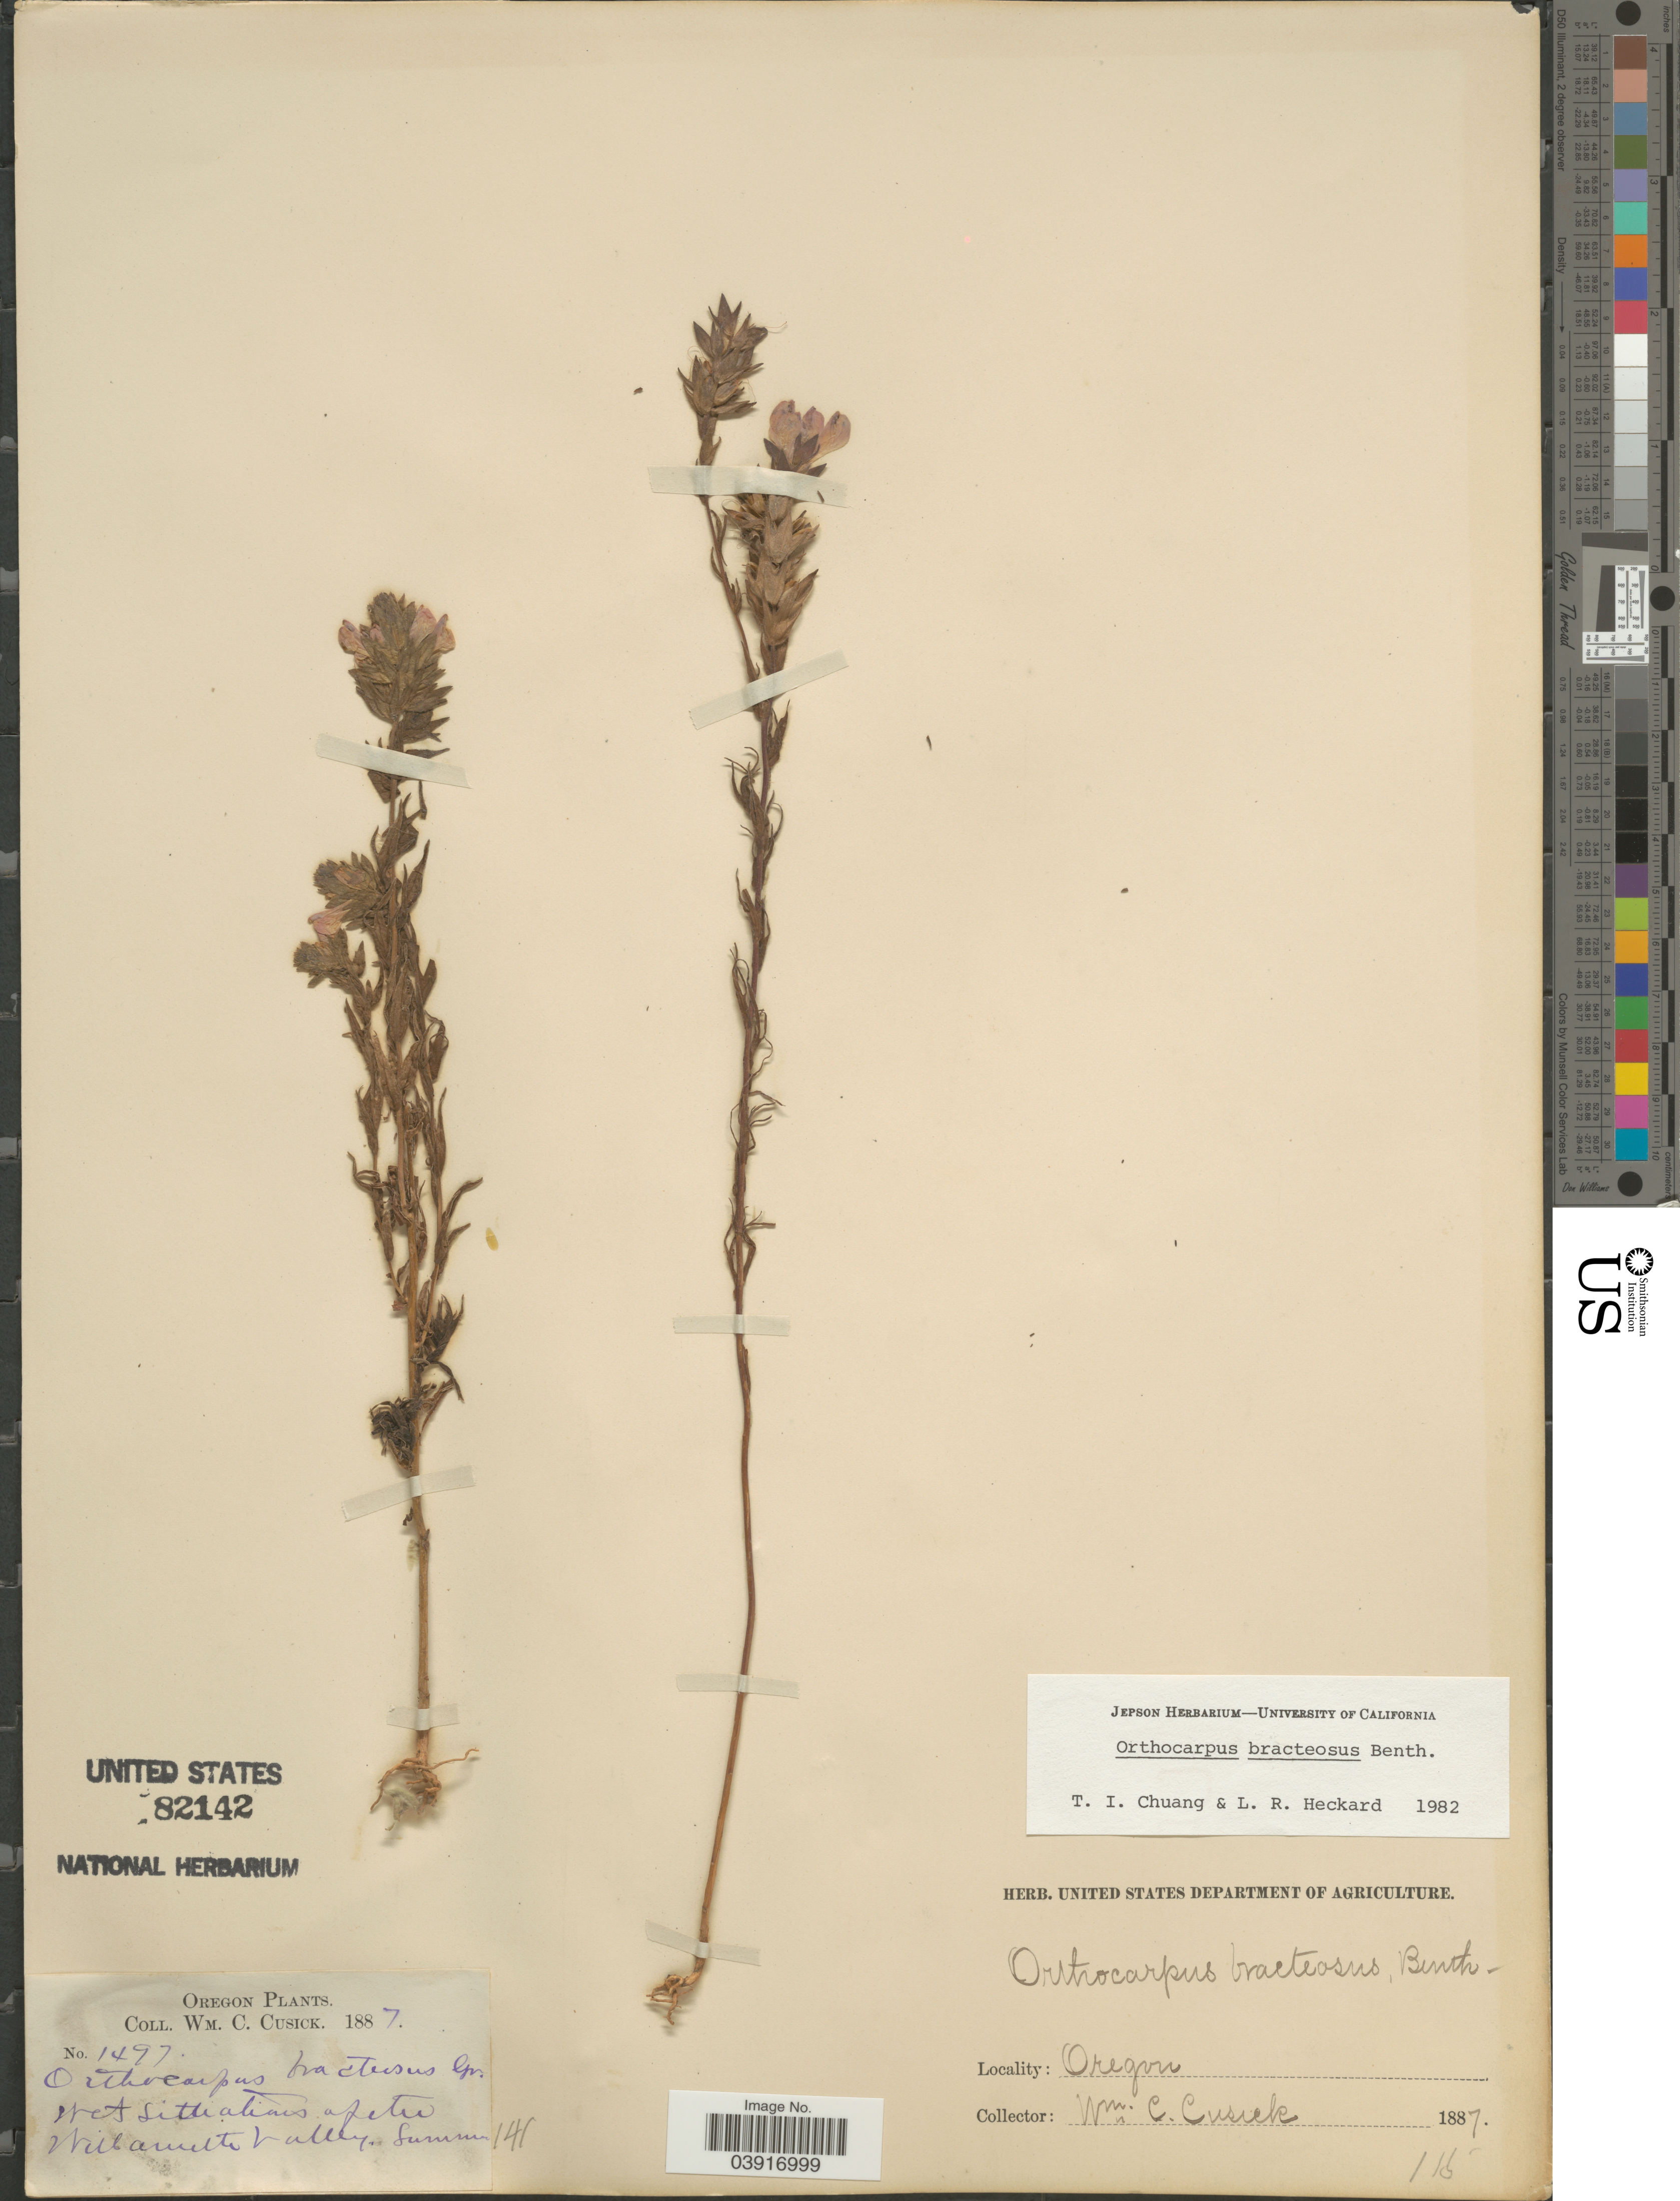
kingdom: Plantae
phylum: Tracheophyta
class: Magnoliopsida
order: Lamiales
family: Orobanchaceae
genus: Orthocarpus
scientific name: Orthocarpus bracteosus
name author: Benth.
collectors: W. C. Cusick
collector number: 1497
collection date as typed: Summer 1887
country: United States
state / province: Oregon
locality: Wet Situations of the Willamette Valley.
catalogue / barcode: US 82142